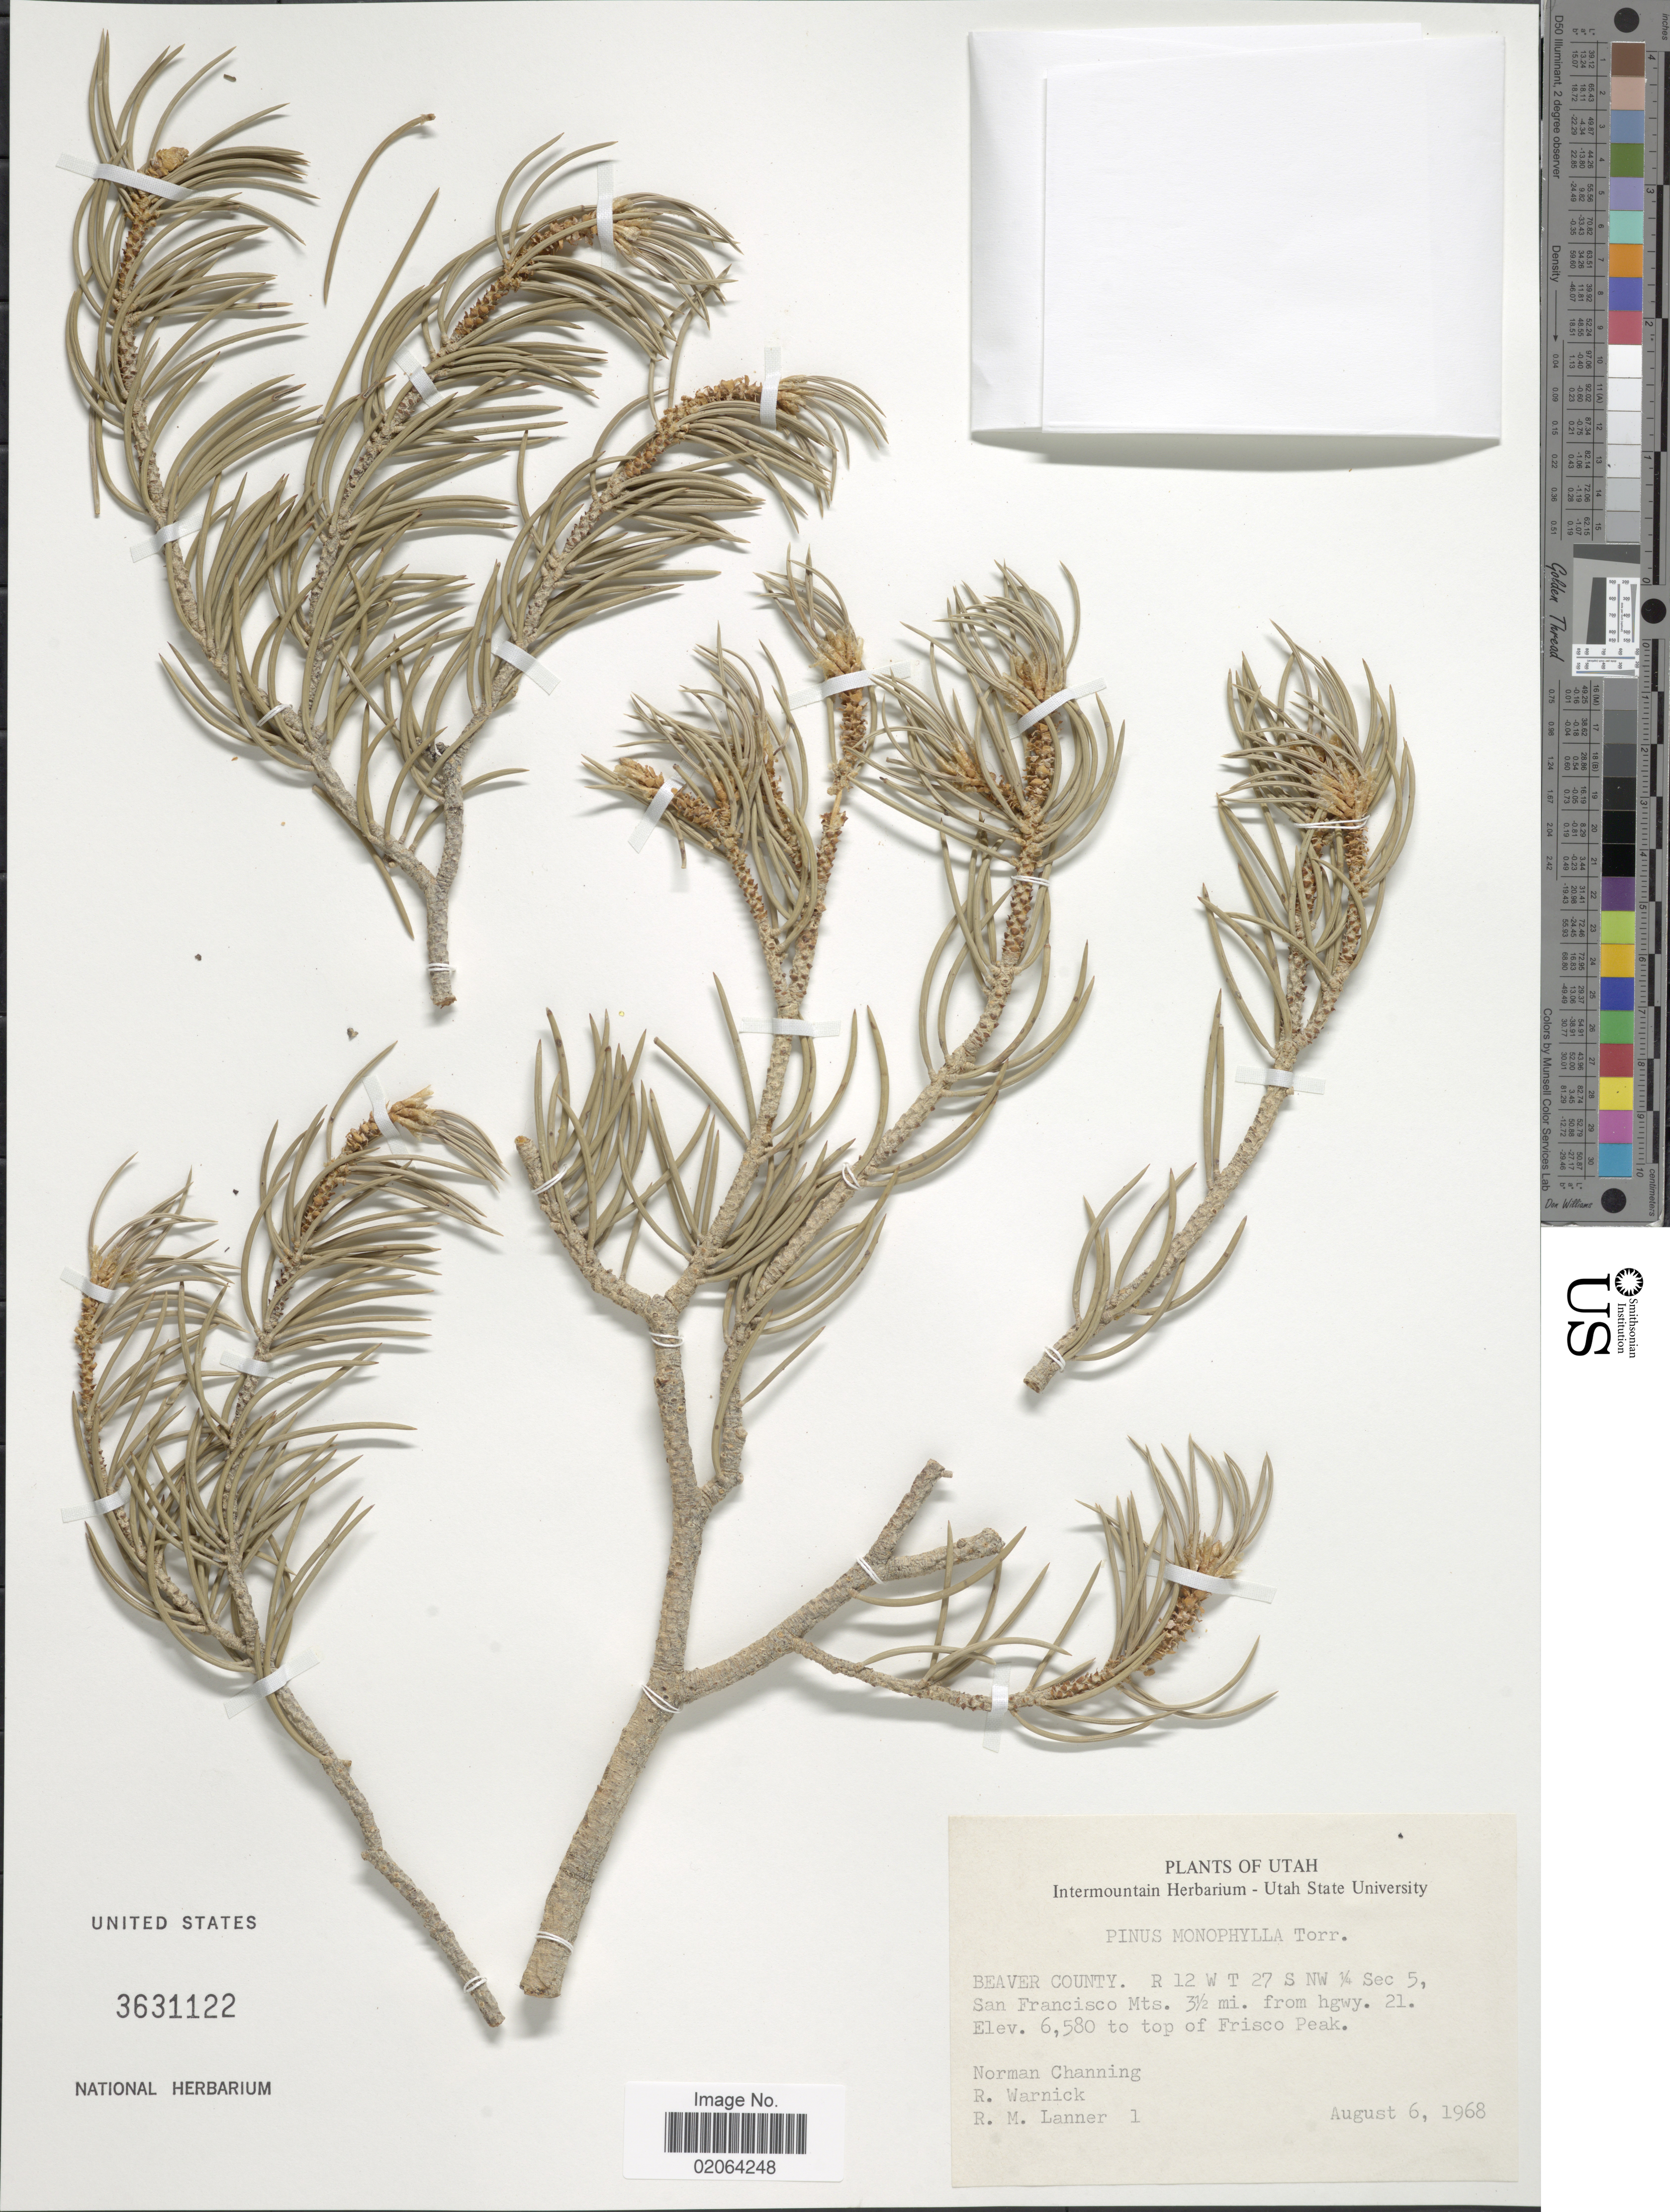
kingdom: Plantae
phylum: Tracheophyta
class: Pinopsida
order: Pinales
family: Pinaceae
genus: Pinus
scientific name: Pinus monophylla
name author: Torr. & Frém.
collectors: N. Channing, R. Warnick & R. Lanner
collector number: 1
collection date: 1968-08-06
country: United States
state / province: Utah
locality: Utah, Beaver County, R.12 W T 27 S NW ¼ Sec 5, San Francisco Mts. 3½ mi. from hgwy, 21. to of Frisco Peak.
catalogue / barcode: US 3631122